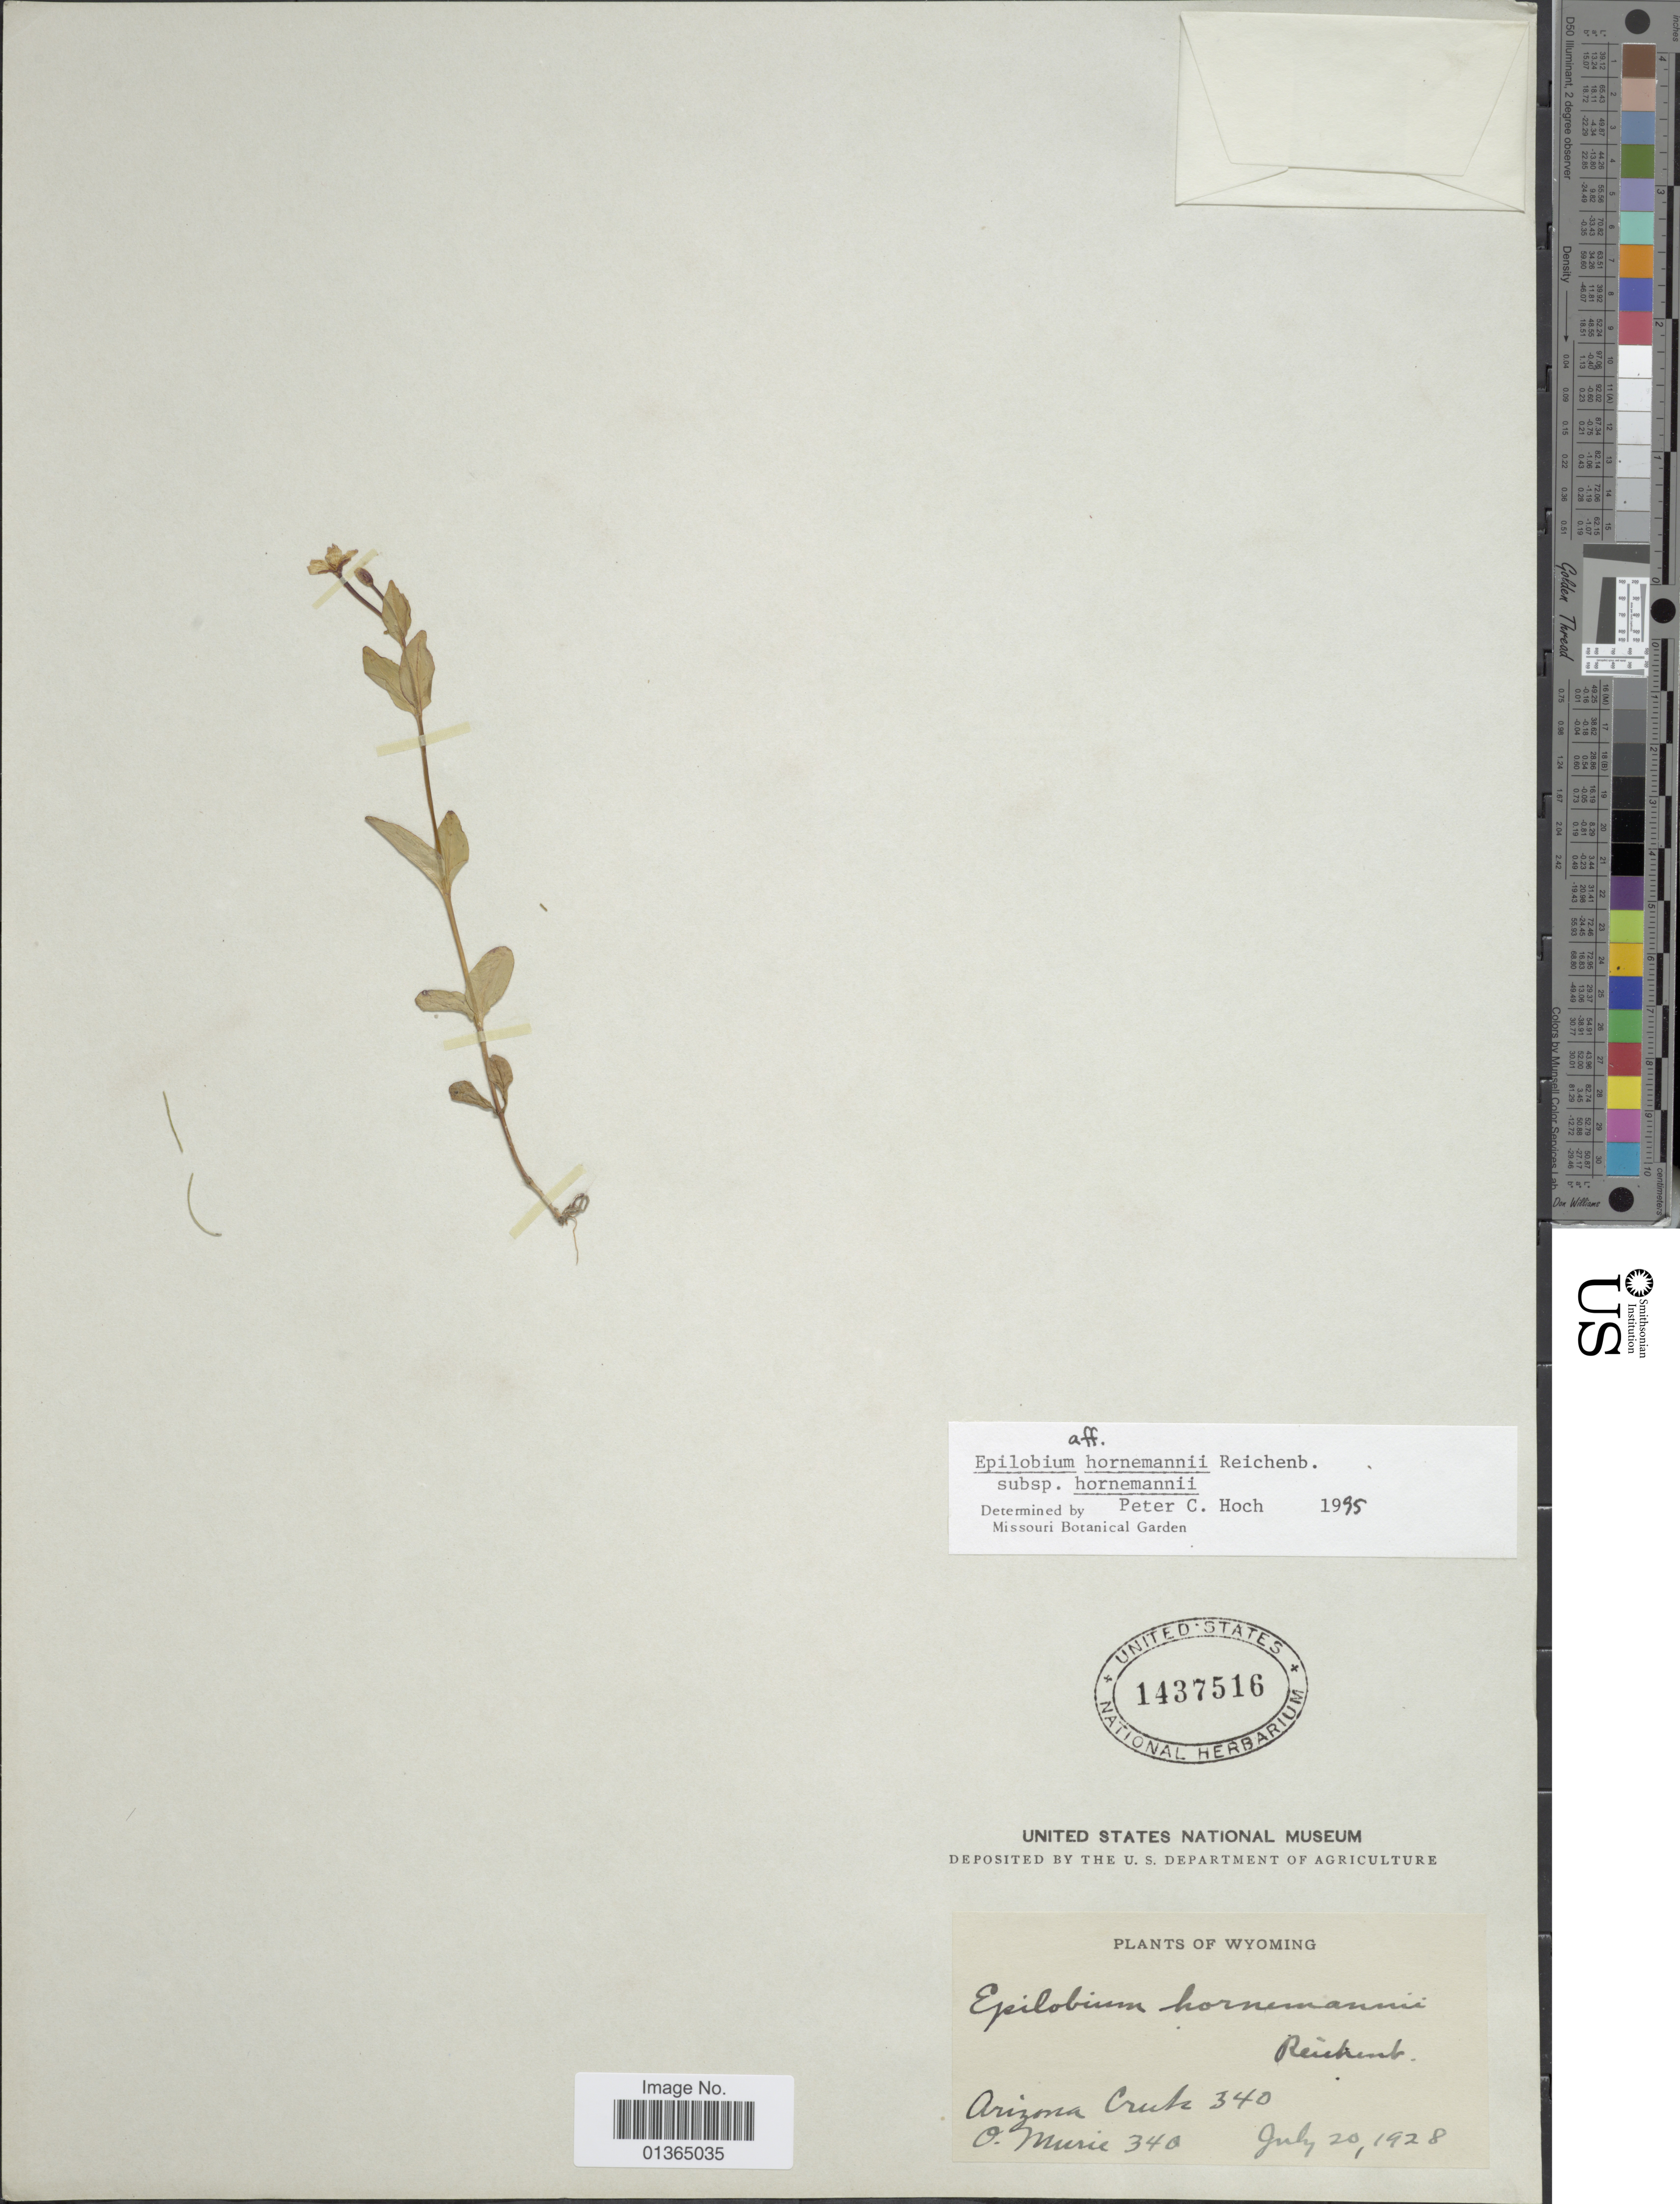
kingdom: Plantae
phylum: Tracheophyta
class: Magnoliopsida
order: Myrtales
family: Onagraceae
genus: Epilobium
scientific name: Epilobium hornemannii subsp. hornemannii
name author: Rchb.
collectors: O. Murie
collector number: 340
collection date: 1928-07-20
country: United States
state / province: Wyoming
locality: Arizona Creek.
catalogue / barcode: US 1437516